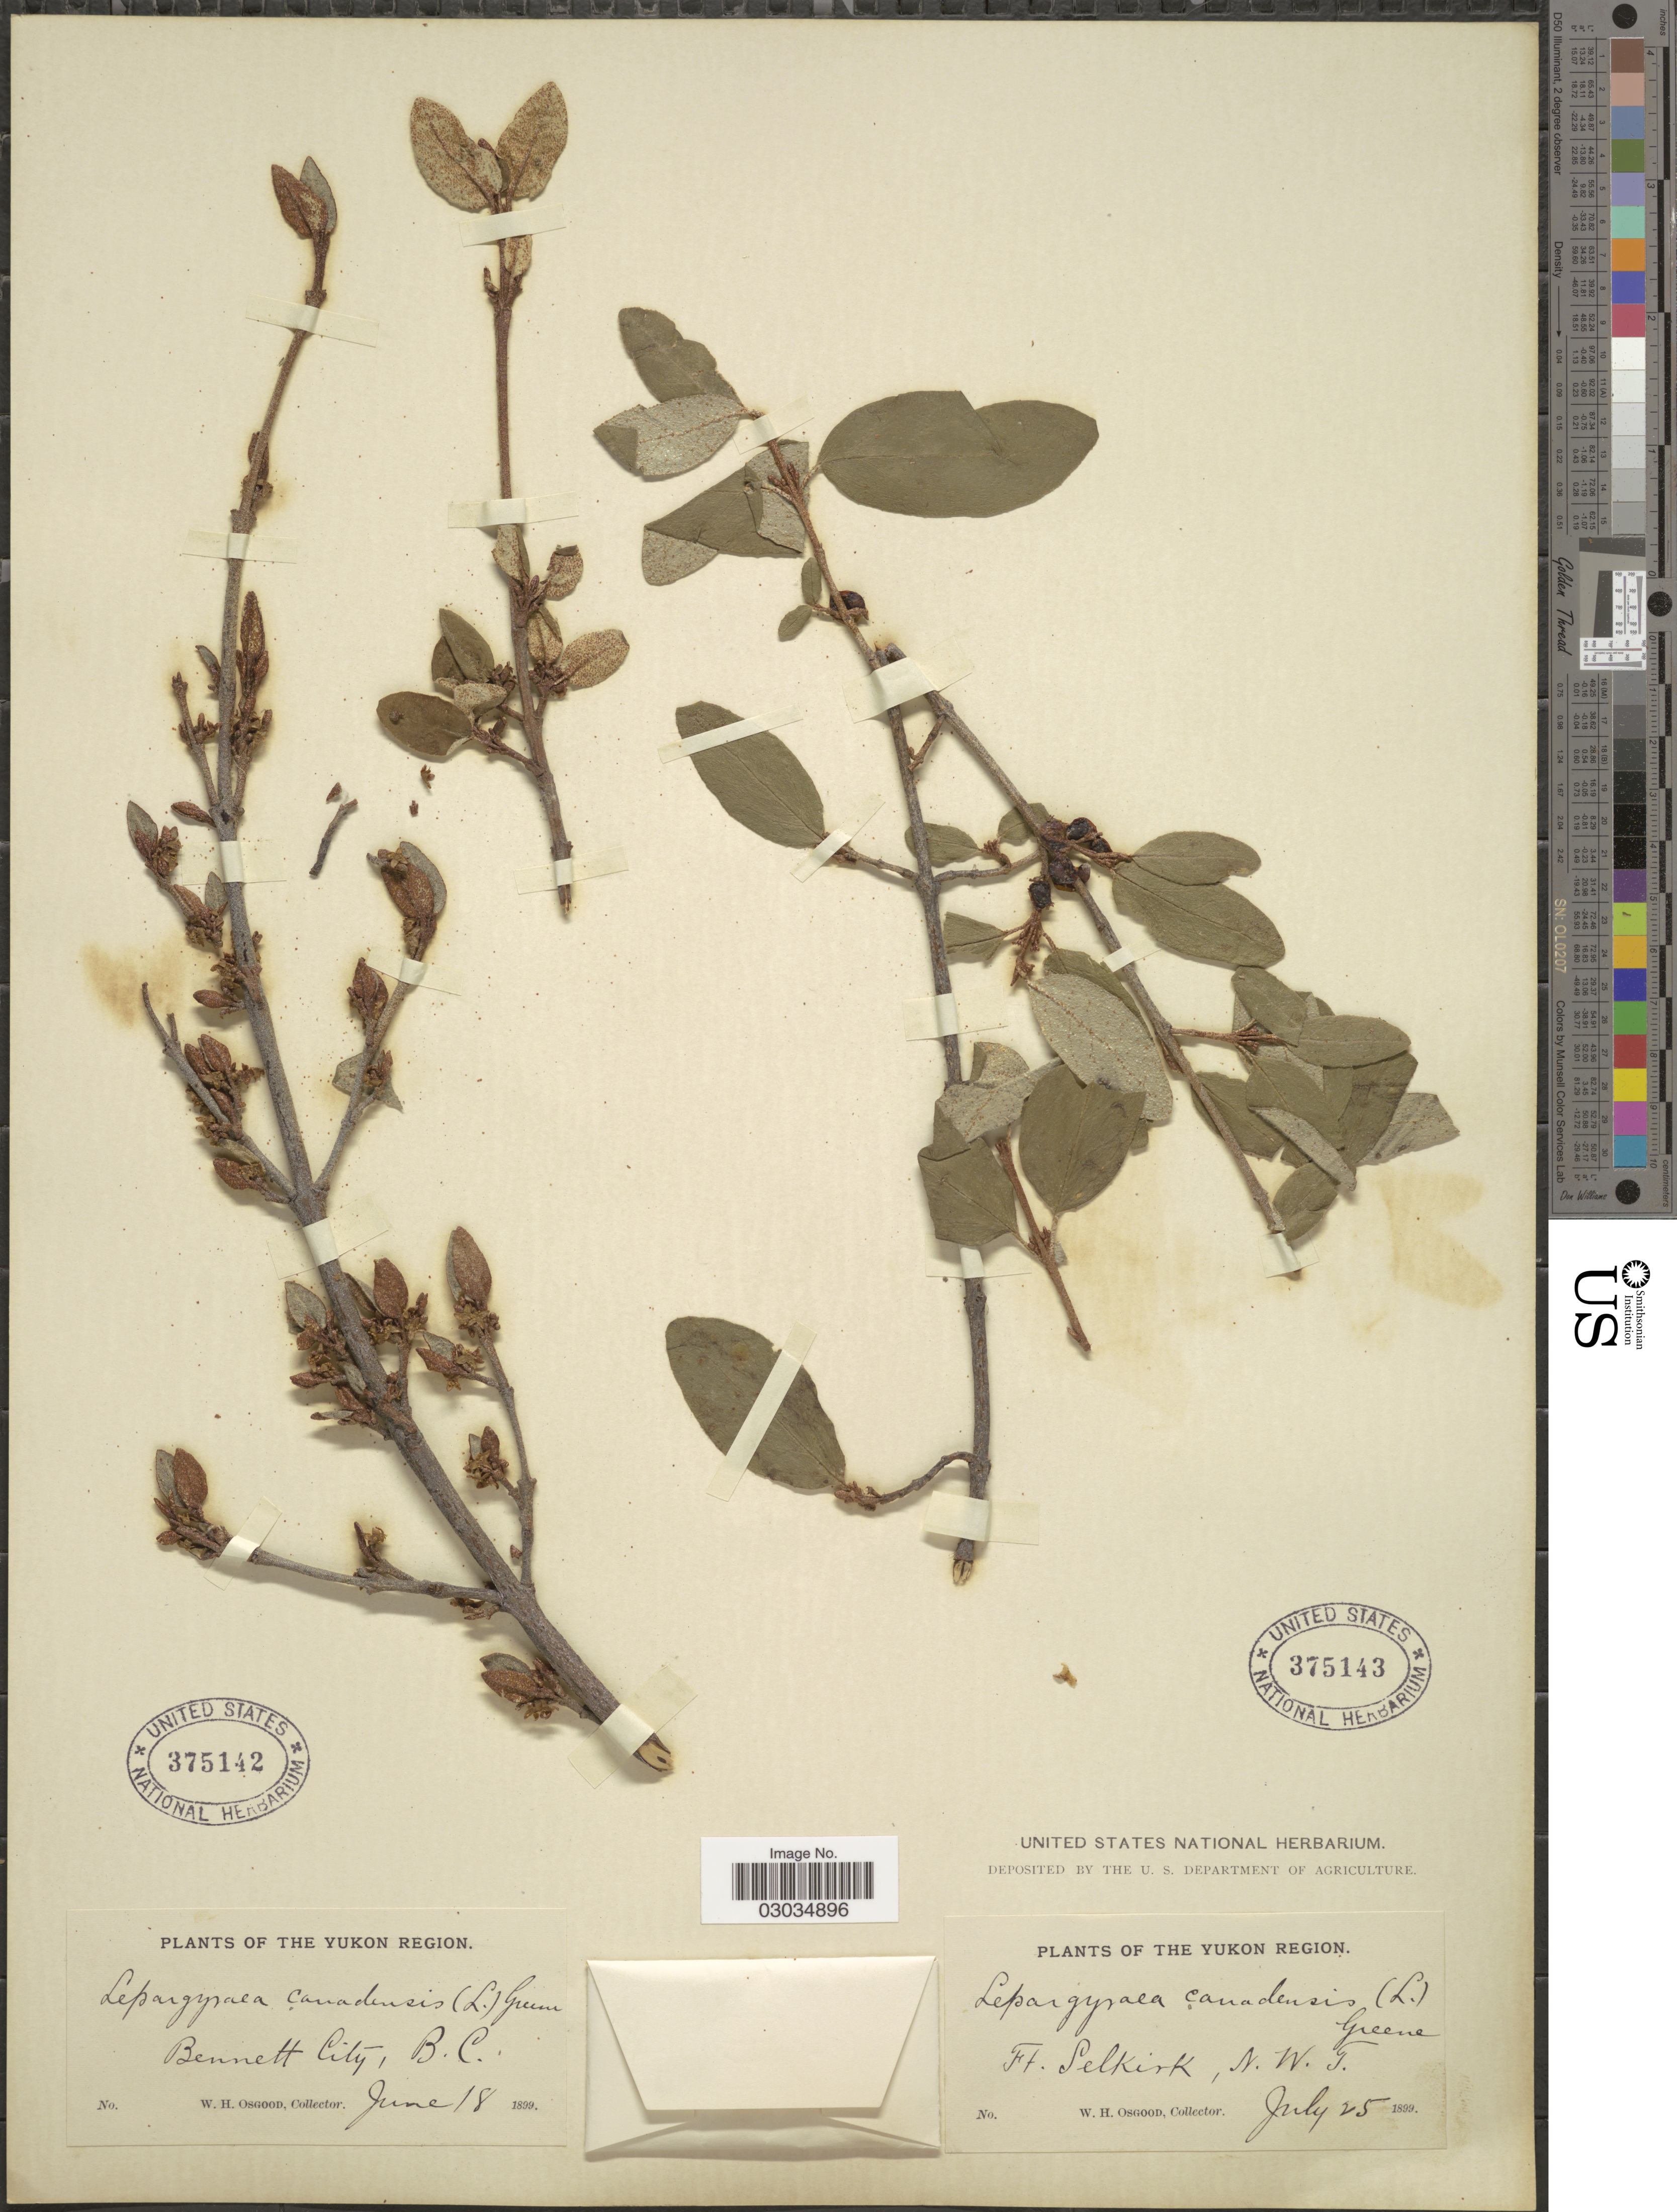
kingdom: Plantae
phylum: Tracheophyta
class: Magnoliopsida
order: Rosales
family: Elaeagnaceae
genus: Shepherdia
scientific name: Shepherdia canadensis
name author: (L.) Nutt.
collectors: W. Osgood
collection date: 1899-07-25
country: Canada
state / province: Northwest Territories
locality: The Yukon Region, Ft. Selkirk, N.W.T.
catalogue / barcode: US 375143-2